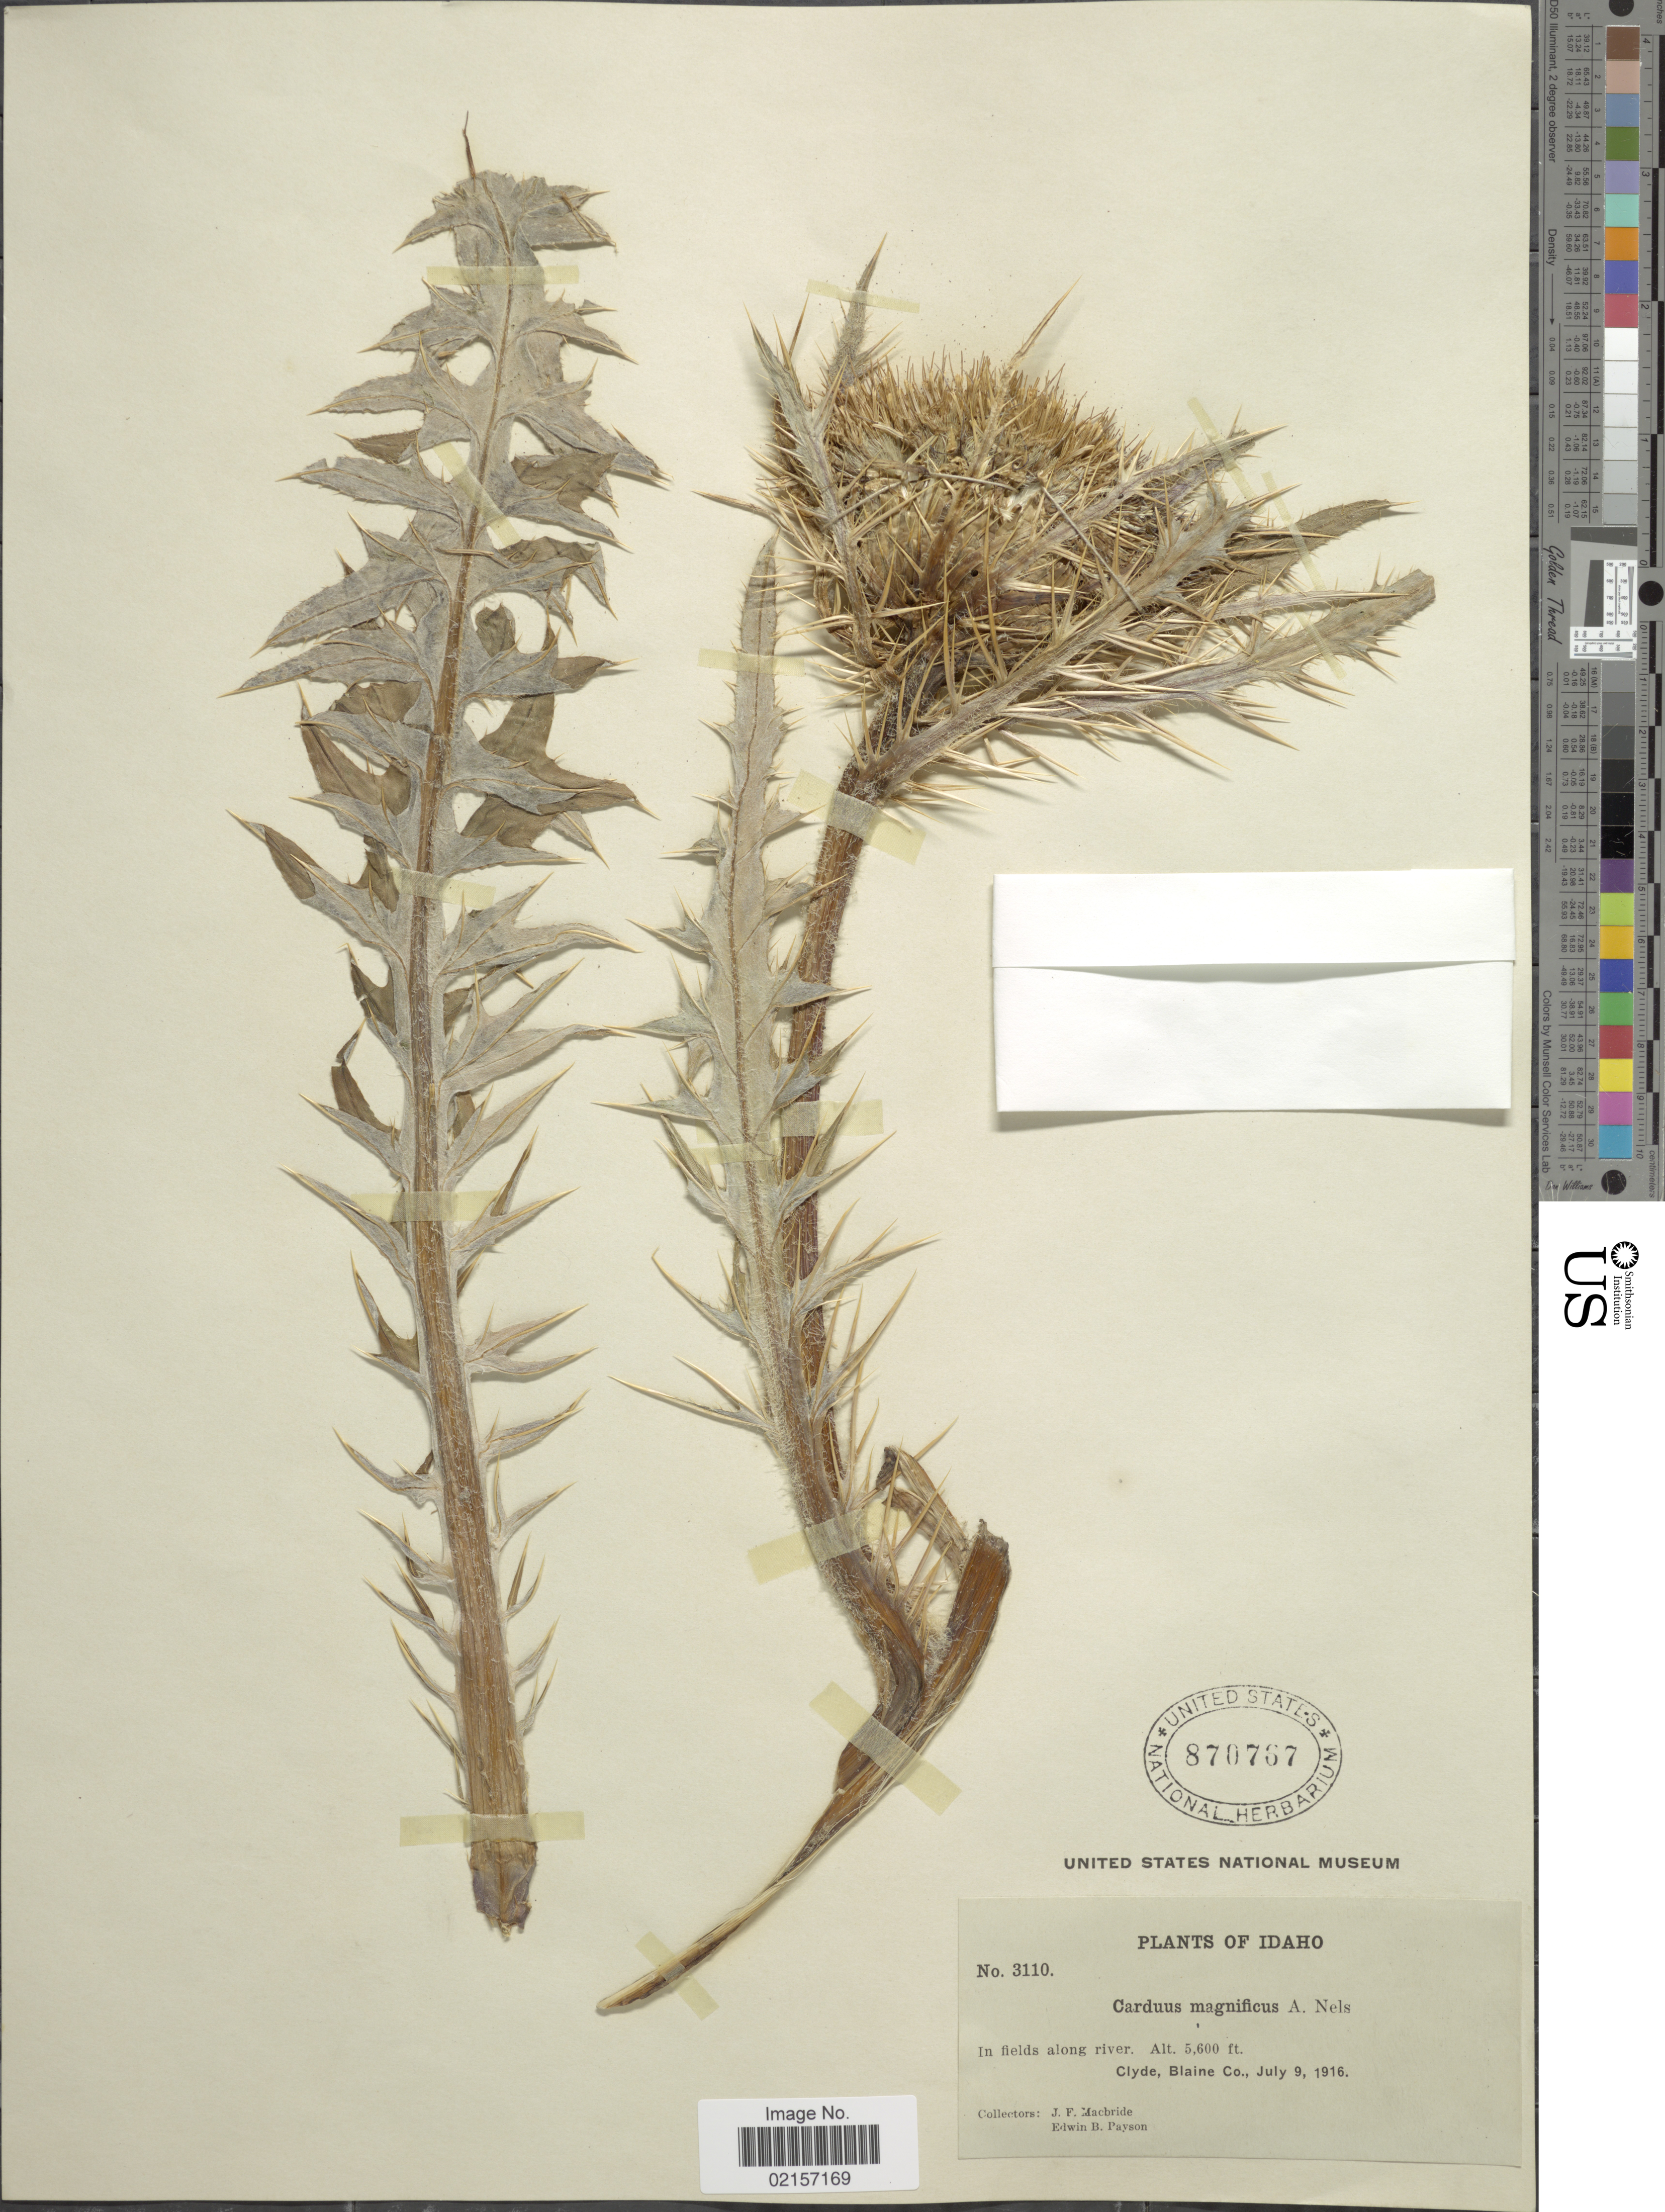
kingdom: Plantae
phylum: Tracheophyta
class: Magnoliopsida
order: Asterales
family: Asteraceae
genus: Cirsium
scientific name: Cirsium scariosum var. scariosum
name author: Nutt.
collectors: J. F. Macbride & E. B. Payson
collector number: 3110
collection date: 1916-07-09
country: United States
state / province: Idaho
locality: In fields along river, Clyde, Blaine Co.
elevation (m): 1707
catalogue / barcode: US 870767